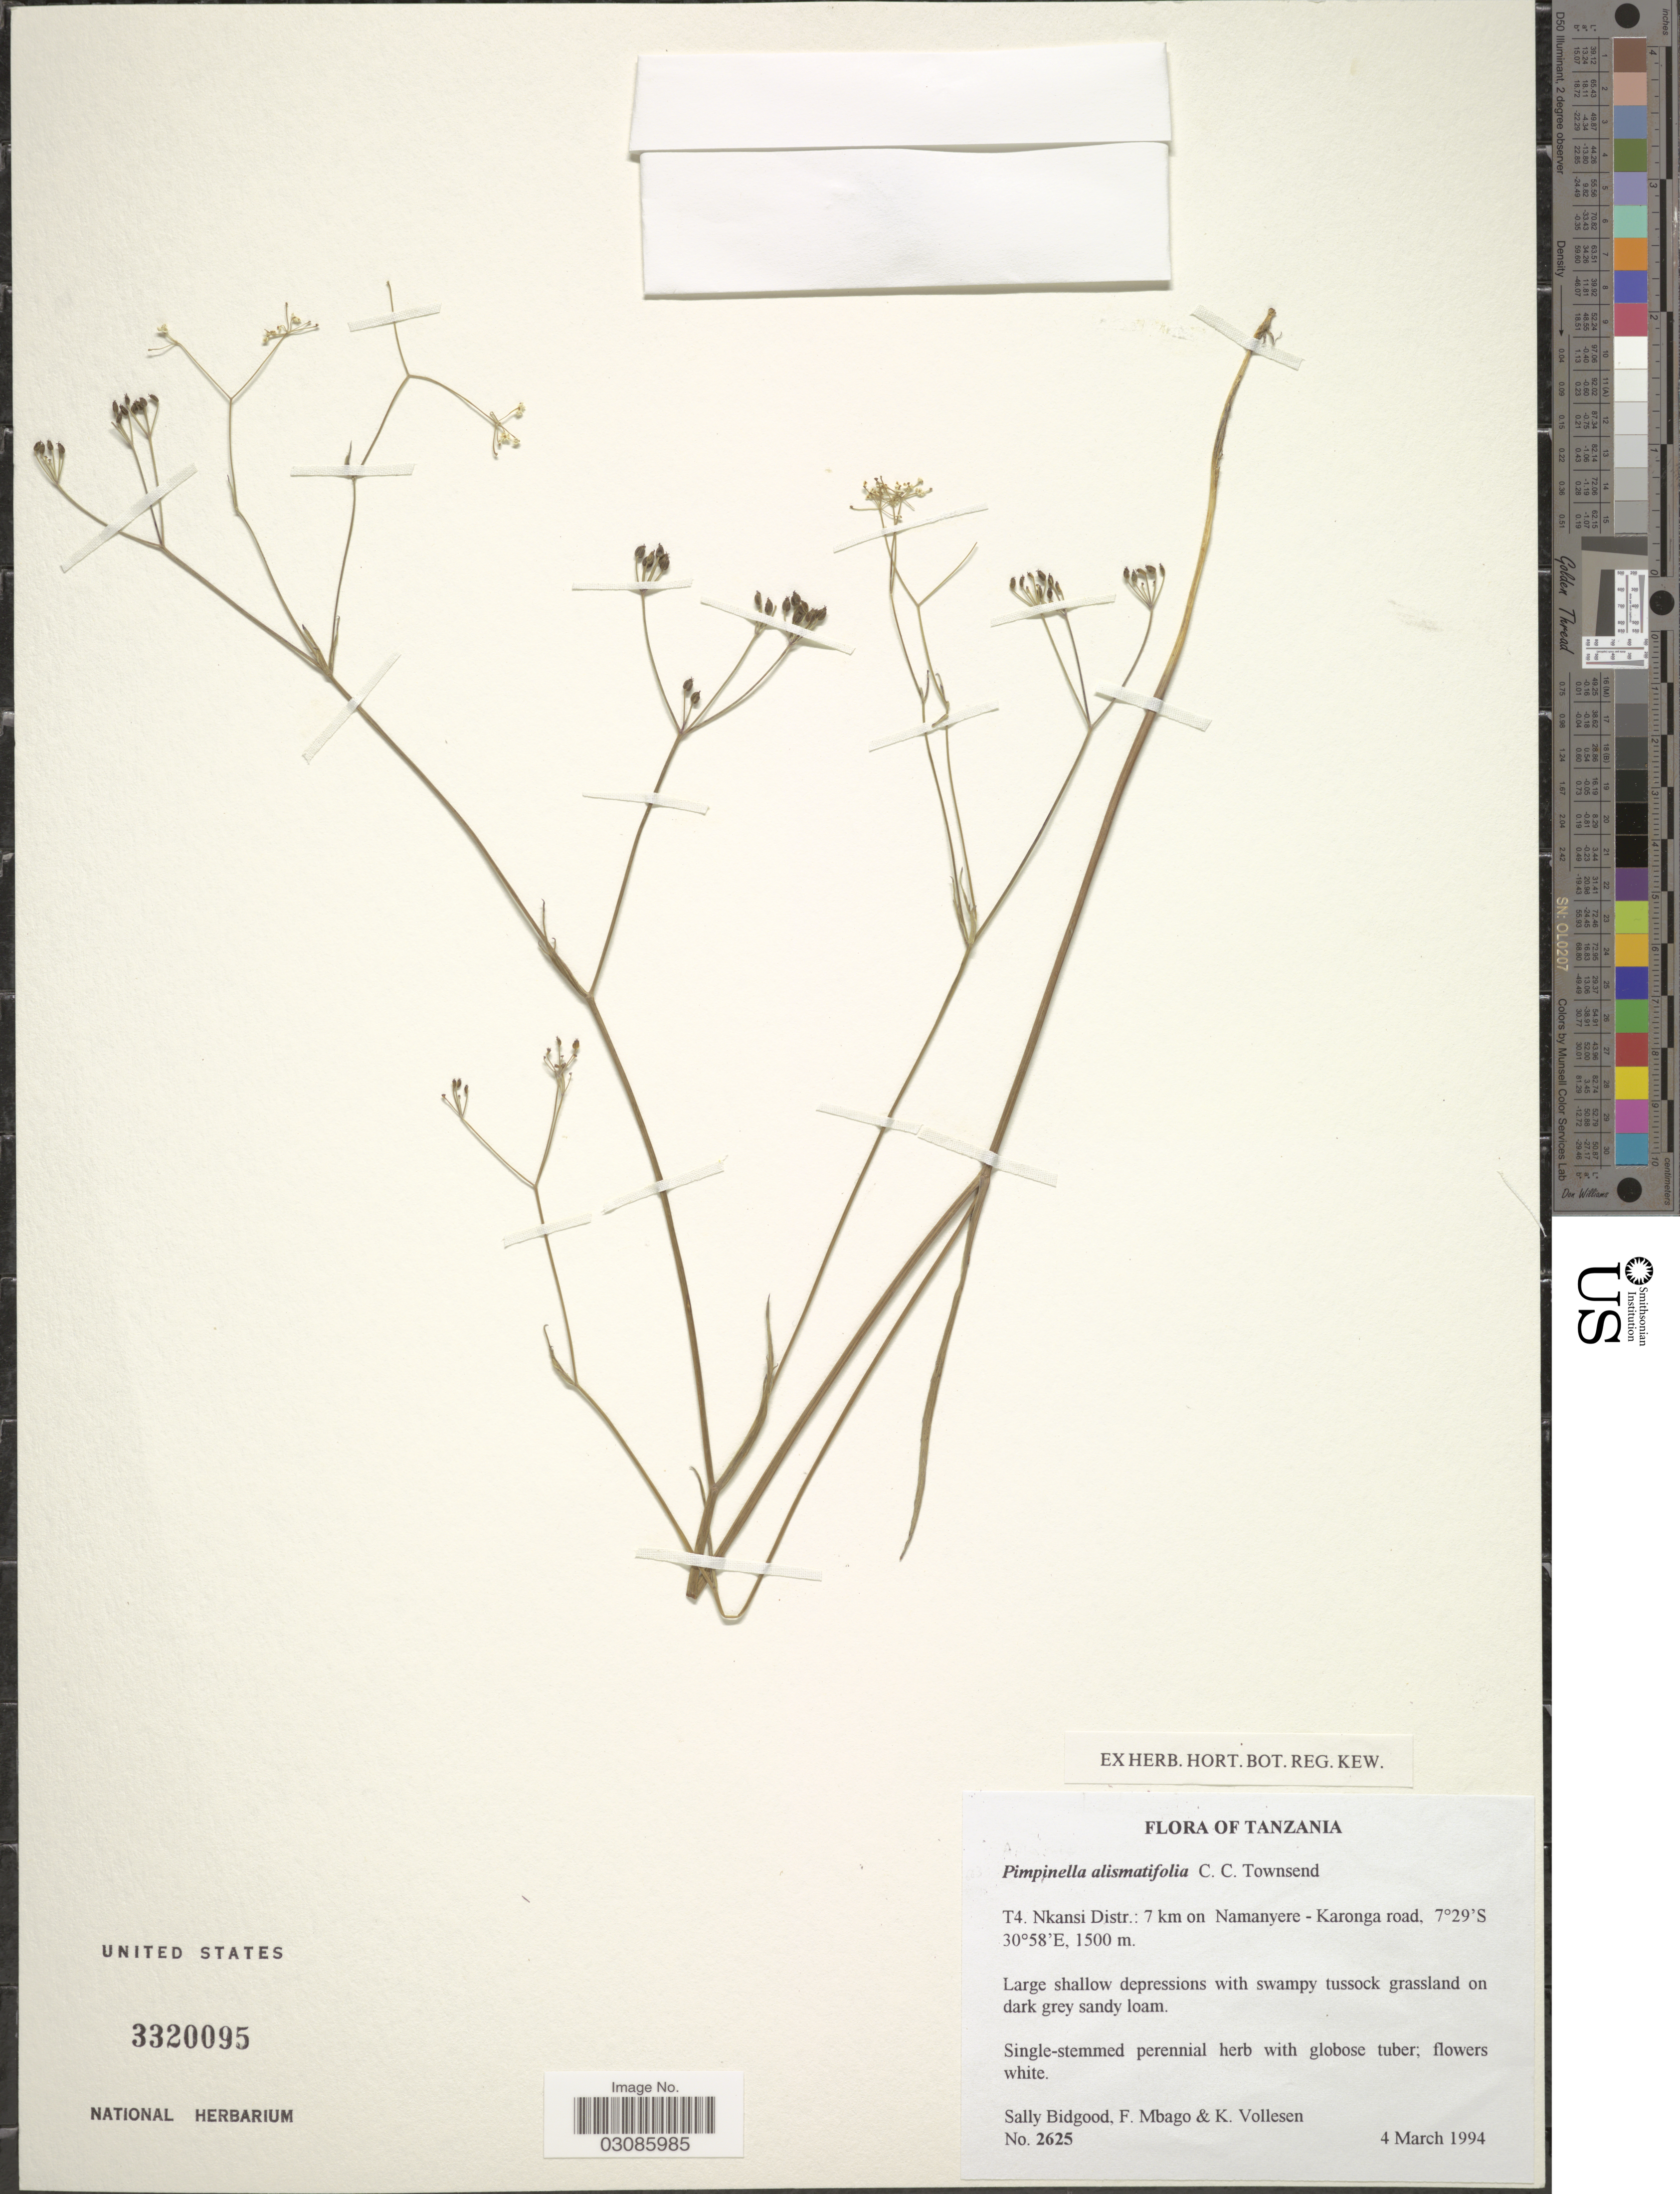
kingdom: Plantae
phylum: Tracheophyta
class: Magnoliopsida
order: Apiales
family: Apiaceae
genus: Pimpinella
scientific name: Pimpinella alismatifolia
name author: C. C. Towns.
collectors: S. Bidgood, F. Mbago & K. Vollesen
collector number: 2625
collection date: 1994-03-04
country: Tanzania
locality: T4. Nkansi Distr.: 7 km on Namanyere-Karonga road.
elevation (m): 1500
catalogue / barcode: US 3320095